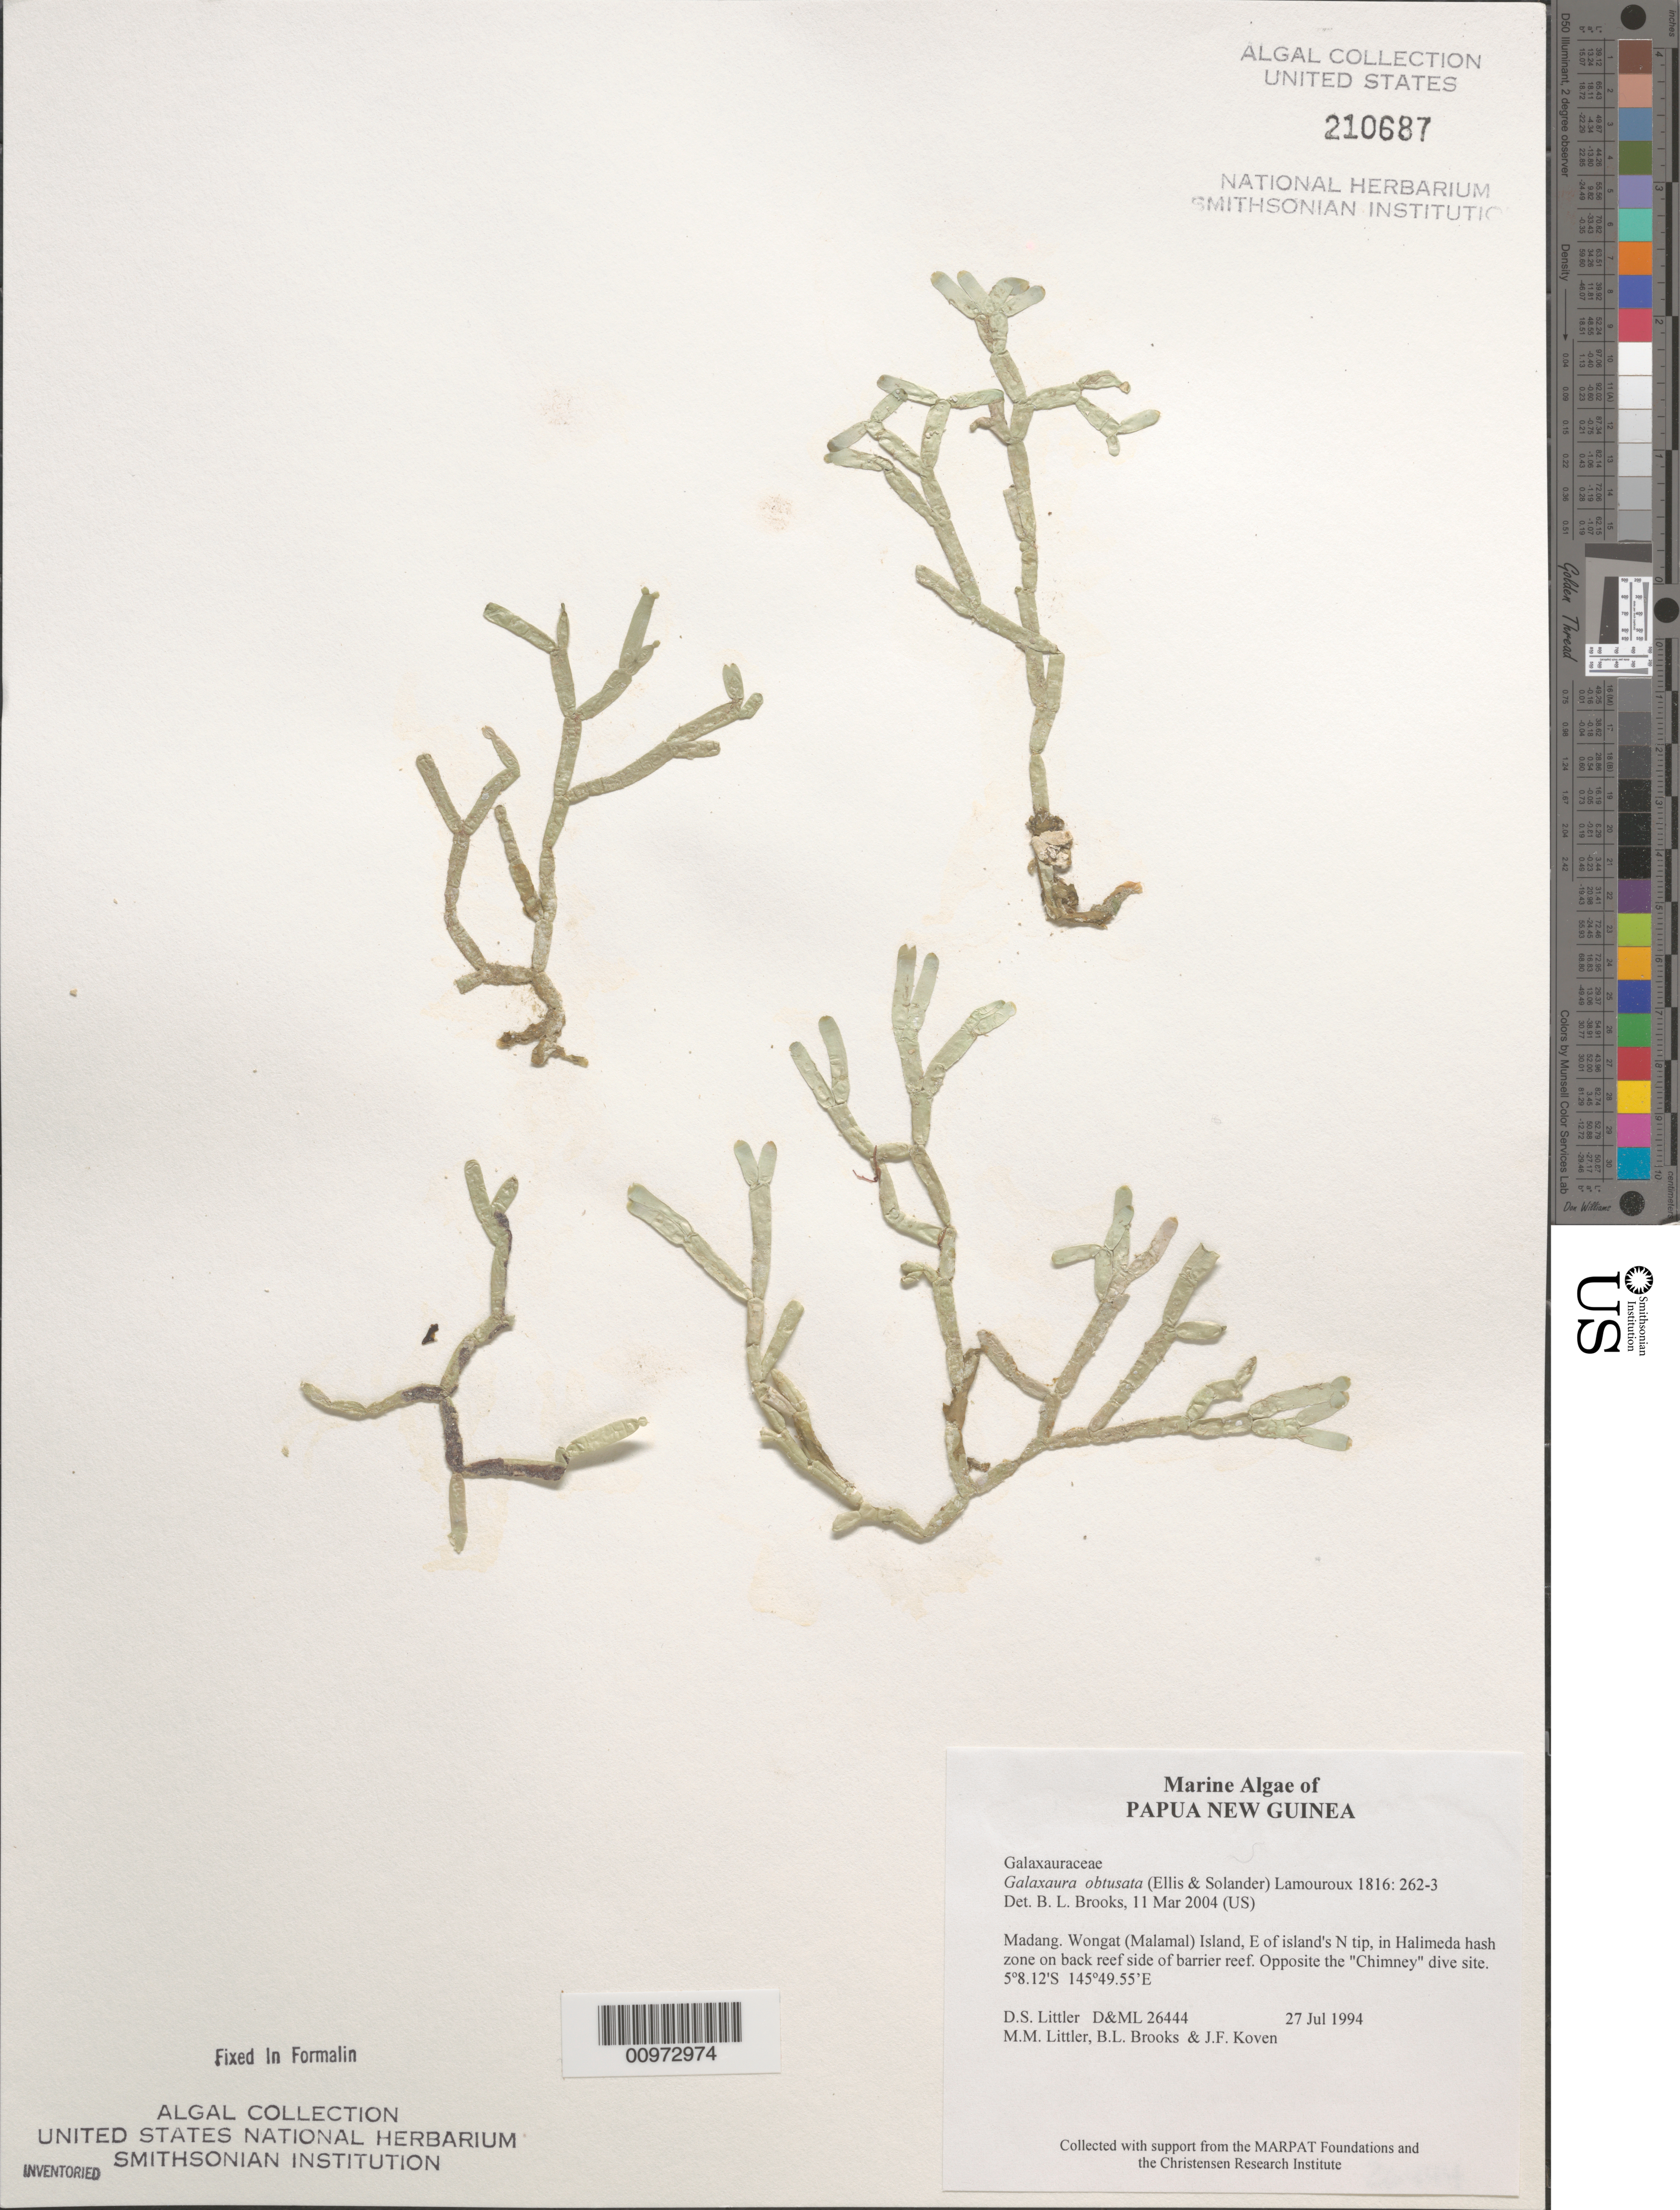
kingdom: Plantae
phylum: Rhodophyta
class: Florideophyceae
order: Nemaliales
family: Galaxauraceae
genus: Dichotomaria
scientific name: Dichotomaria obtusata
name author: (Ellis & Sol.) Lam.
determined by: Algae name updating Project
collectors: D. S. Littler, M. M. Littler, B. Brooks & J. Koven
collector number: D&ML 26444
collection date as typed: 27 Jul 1994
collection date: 1994-07-27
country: Papua New Guinea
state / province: Madang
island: Wongat [Malamal]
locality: East of island's north tip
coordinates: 5 8.12'S, 145 49.55'E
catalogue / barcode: US 210687